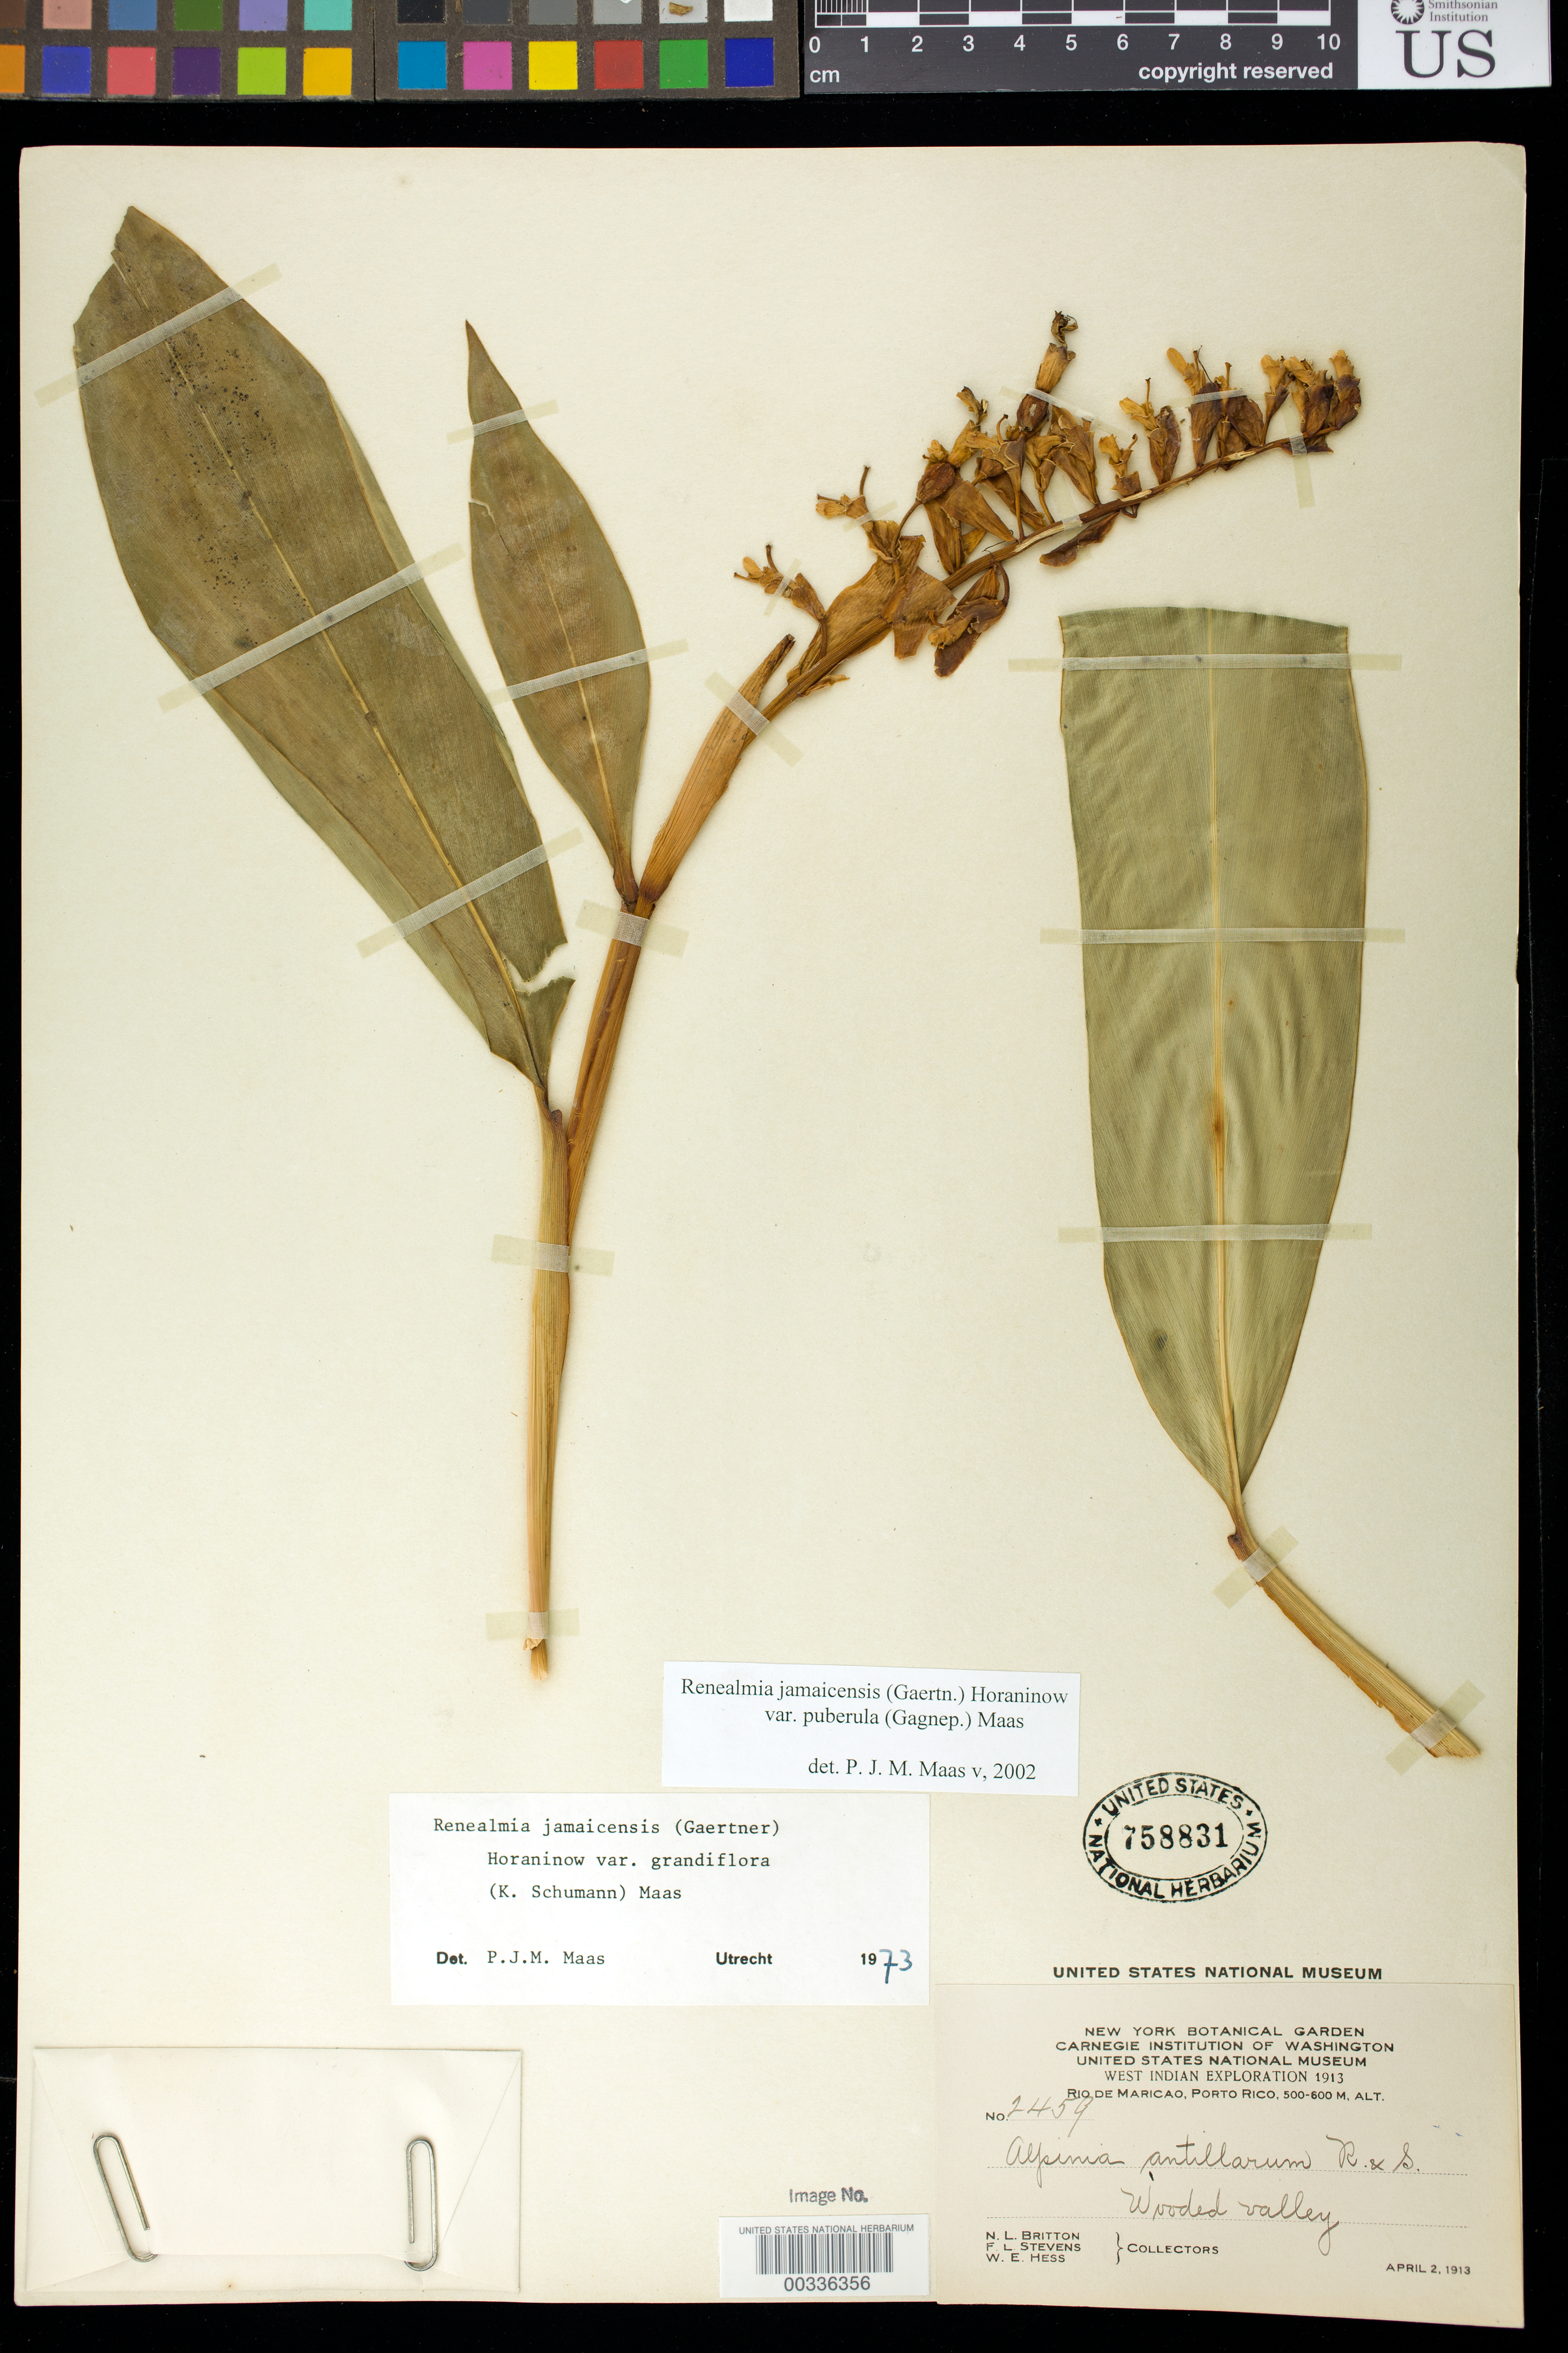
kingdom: Plantae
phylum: Tracheophyta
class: Liliopsida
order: Zingiberales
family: Zingiberaceae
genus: Renealmia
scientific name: Renealmia jamaicensis var. puberula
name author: (Gagnep.) Maas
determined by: Maas, Paul J. M.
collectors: N. Britton, F. L. Stevens & W. Hess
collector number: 2459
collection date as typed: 02 Apr 1913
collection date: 1913-04-02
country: Puerto Rico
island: Greater Antilles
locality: Rio de maricao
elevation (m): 500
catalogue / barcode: US 758831